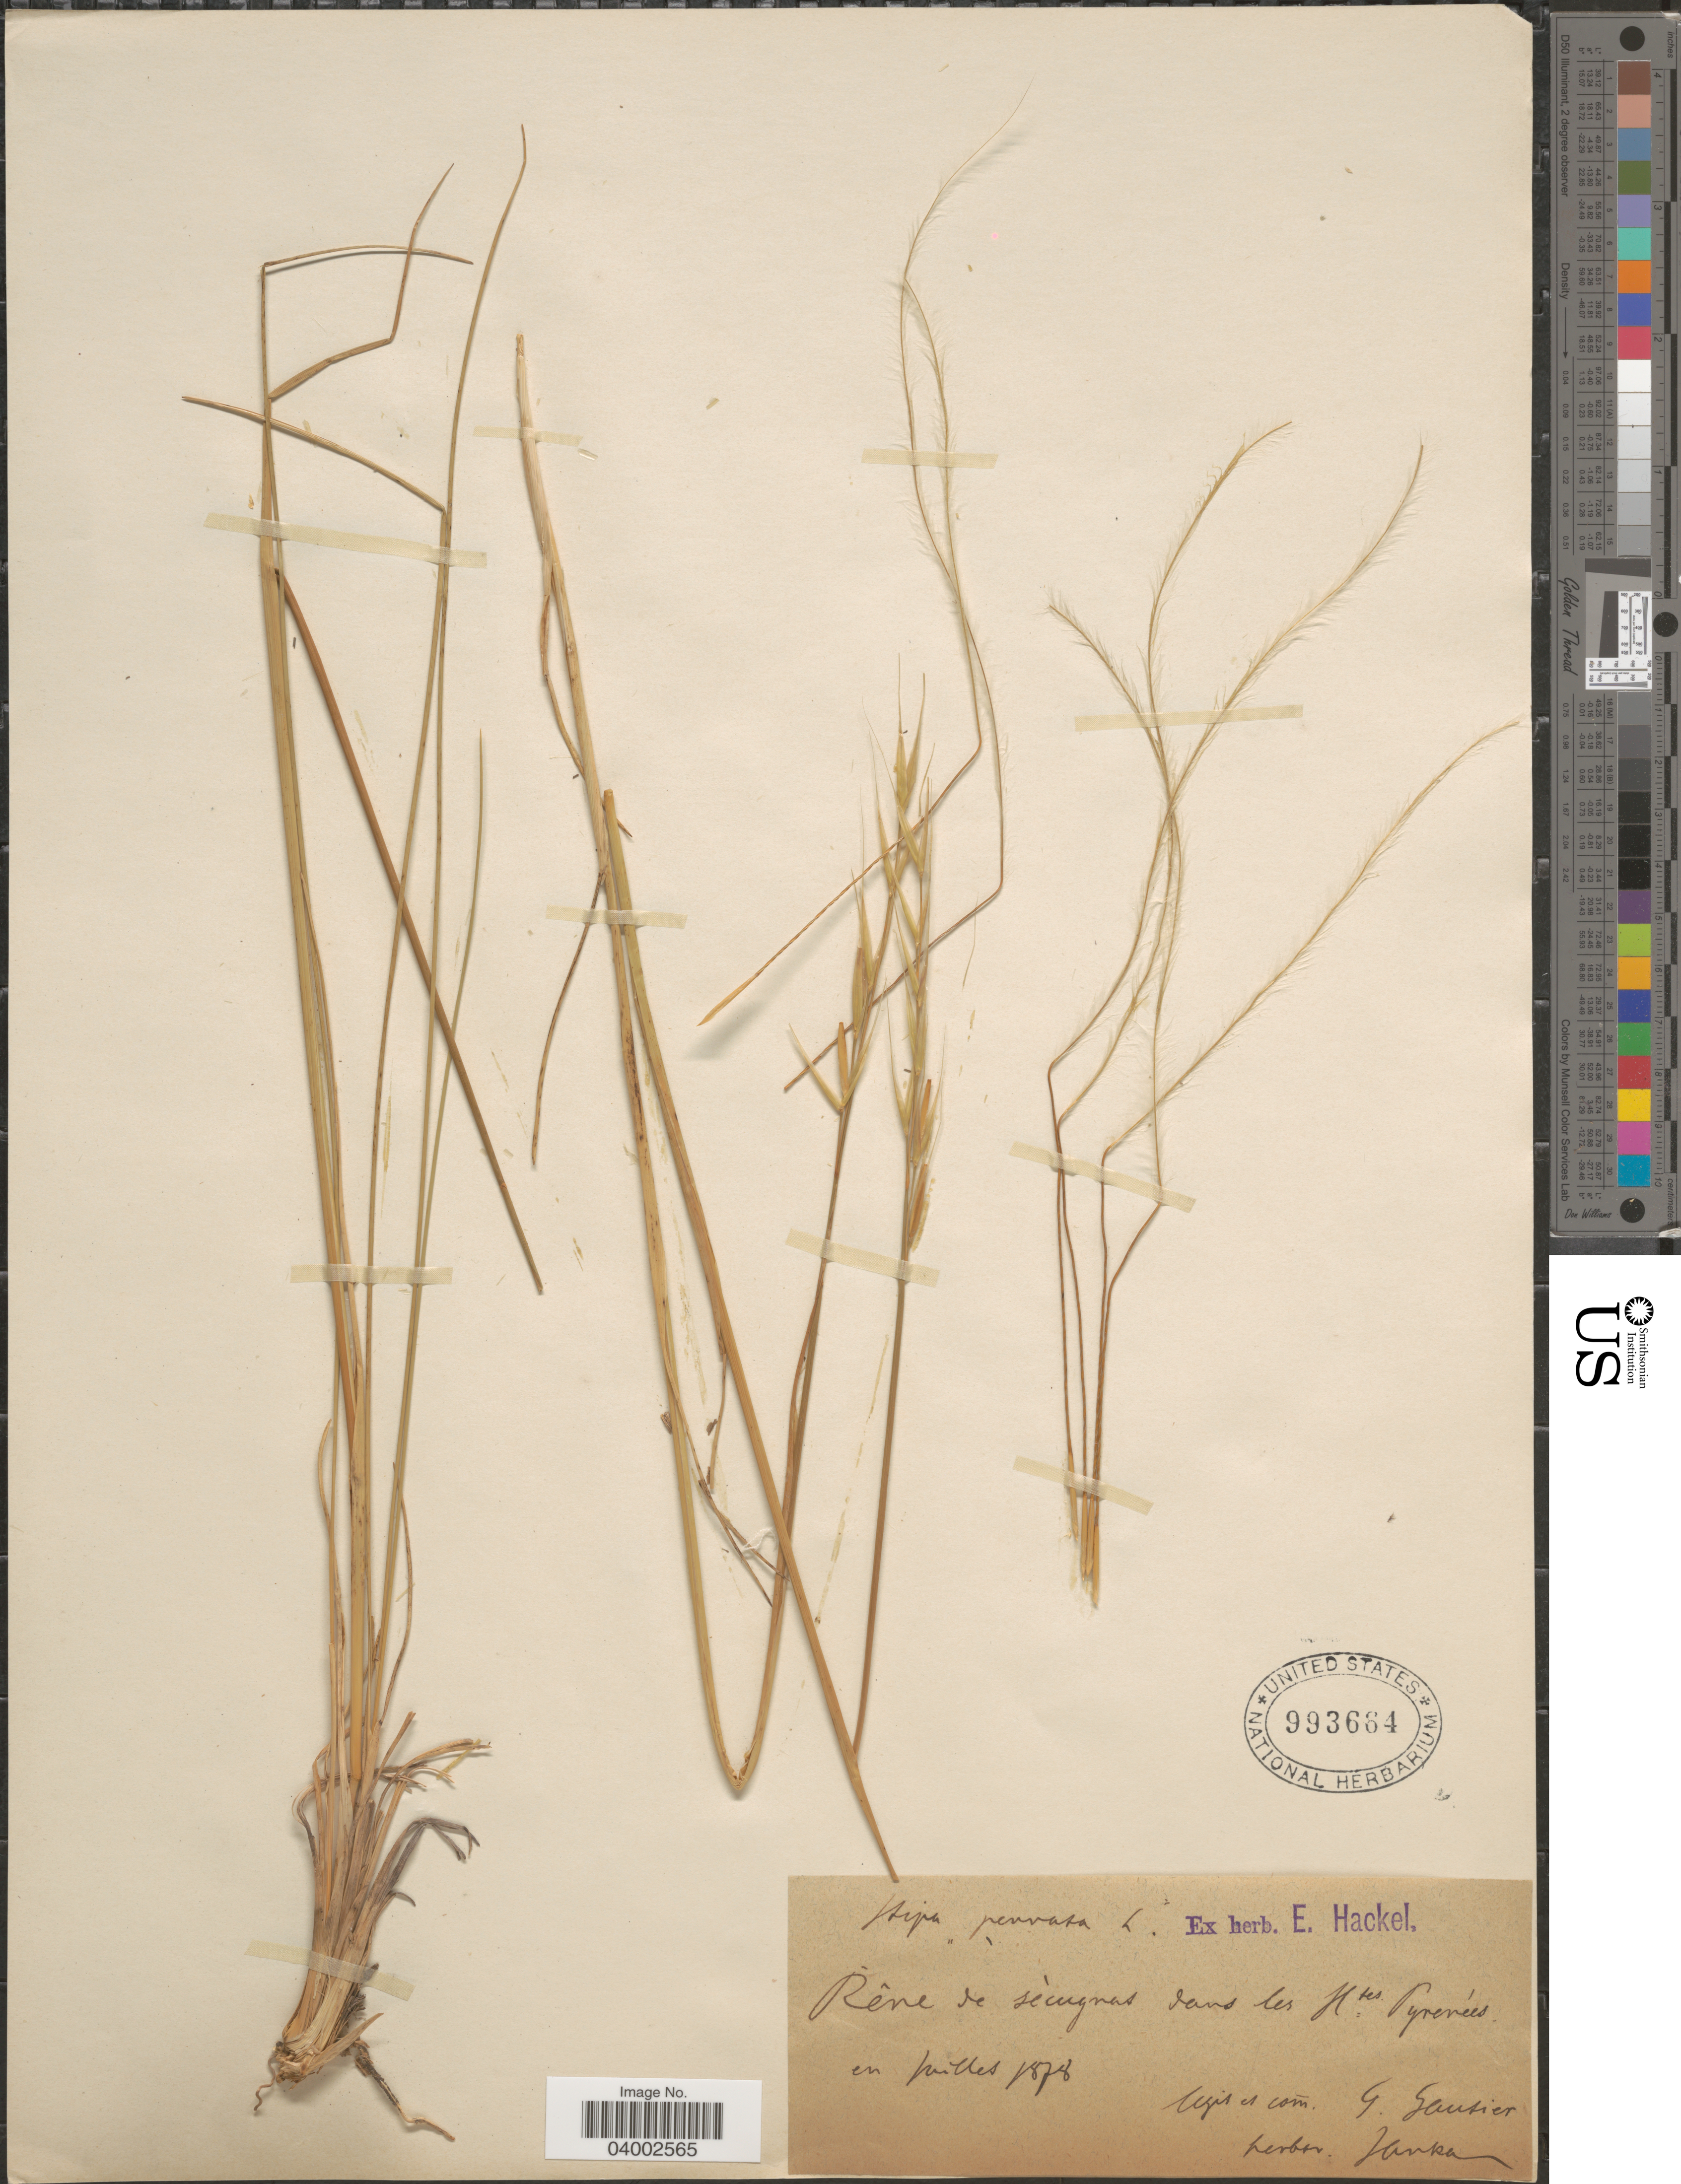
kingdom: Plantae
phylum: Tracheophyta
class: Liliopsida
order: Poales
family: Poaceae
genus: Stipa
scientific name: Stipa pennata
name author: L.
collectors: G. Gautier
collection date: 1878-07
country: France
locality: Rêne de secugnas dans les Htes Pyrenées.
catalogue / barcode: US 993664